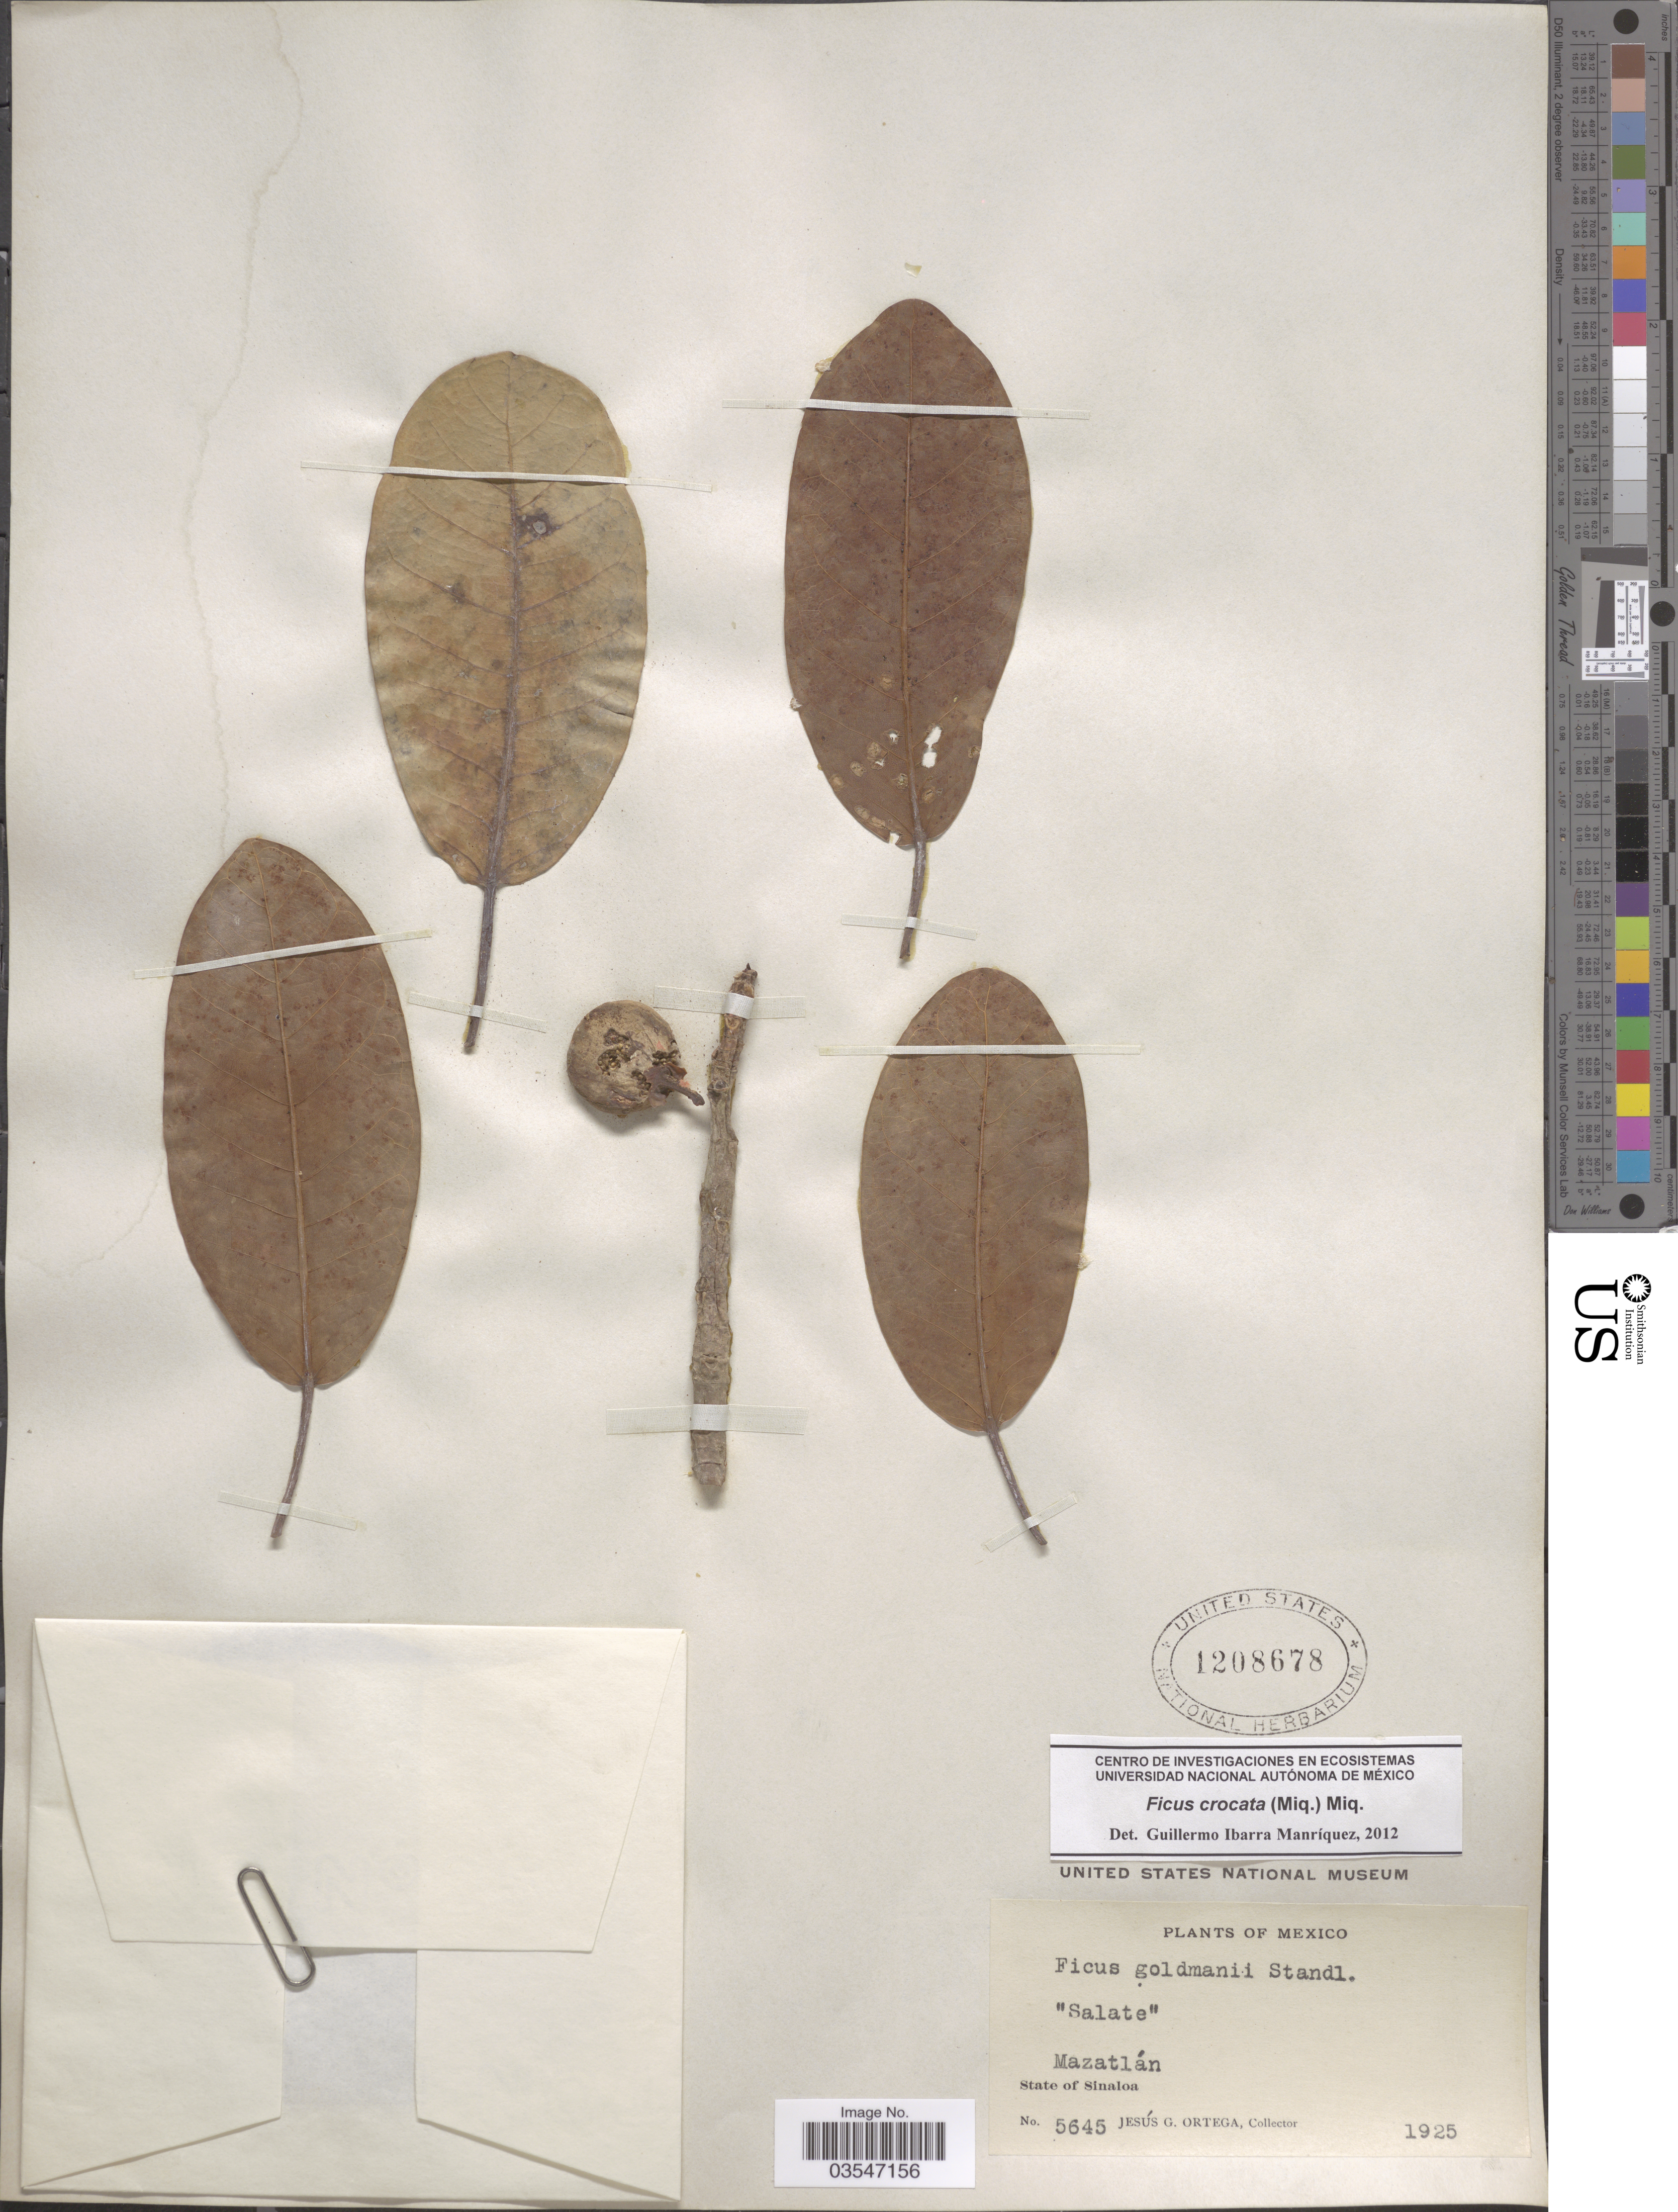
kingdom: Plantae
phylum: Tracheophyta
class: Magnoliopsida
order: Rosales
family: Moraceae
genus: Ficus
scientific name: Ficus crocata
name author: (Miq.) Miq.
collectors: J. Ortega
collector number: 5645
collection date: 1925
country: Mexico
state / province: Sinaloa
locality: Mazatlán.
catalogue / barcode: US 1208678